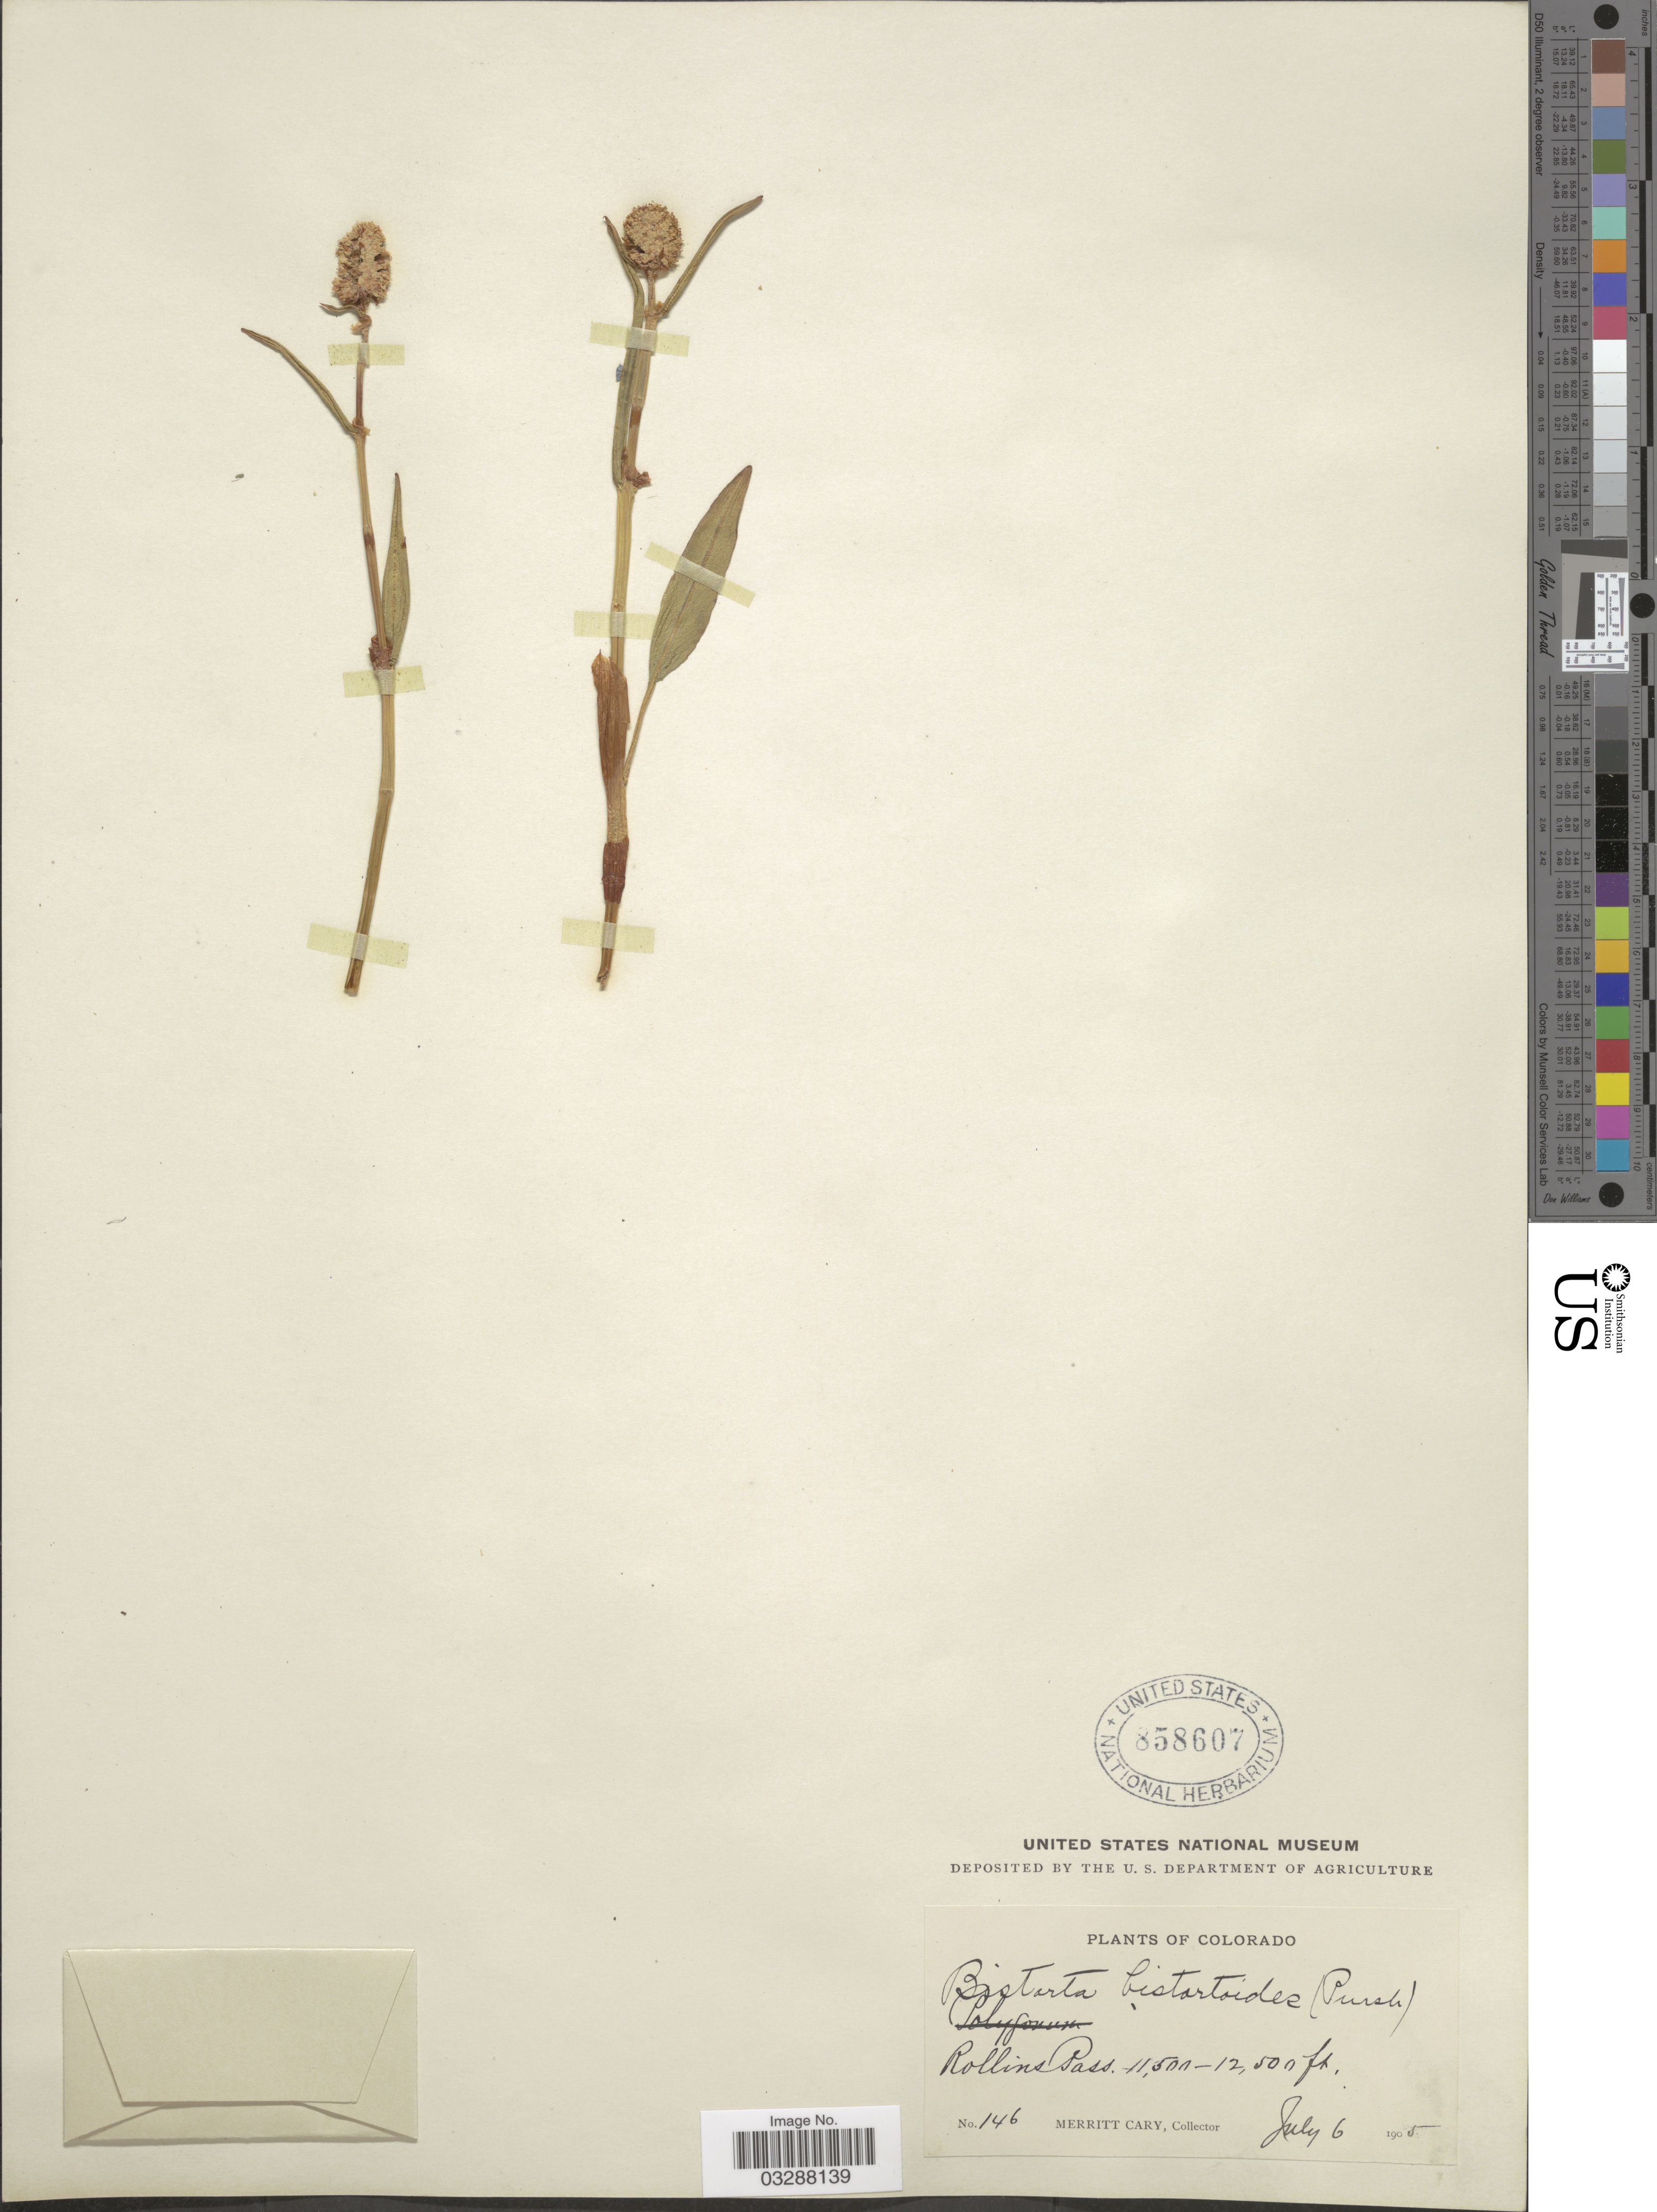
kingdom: Plantae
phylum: Tracheophyta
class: Magnoliopsida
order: Caryophyllales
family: Polygonaceae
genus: Bistorta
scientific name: Bistorta bistortoides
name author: (Pursh) Small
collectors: M. Cary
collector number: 146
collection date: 1905-07-06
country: United States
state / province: Colorado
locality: Rollins Pass.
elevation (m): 3505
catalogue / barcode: US 858607